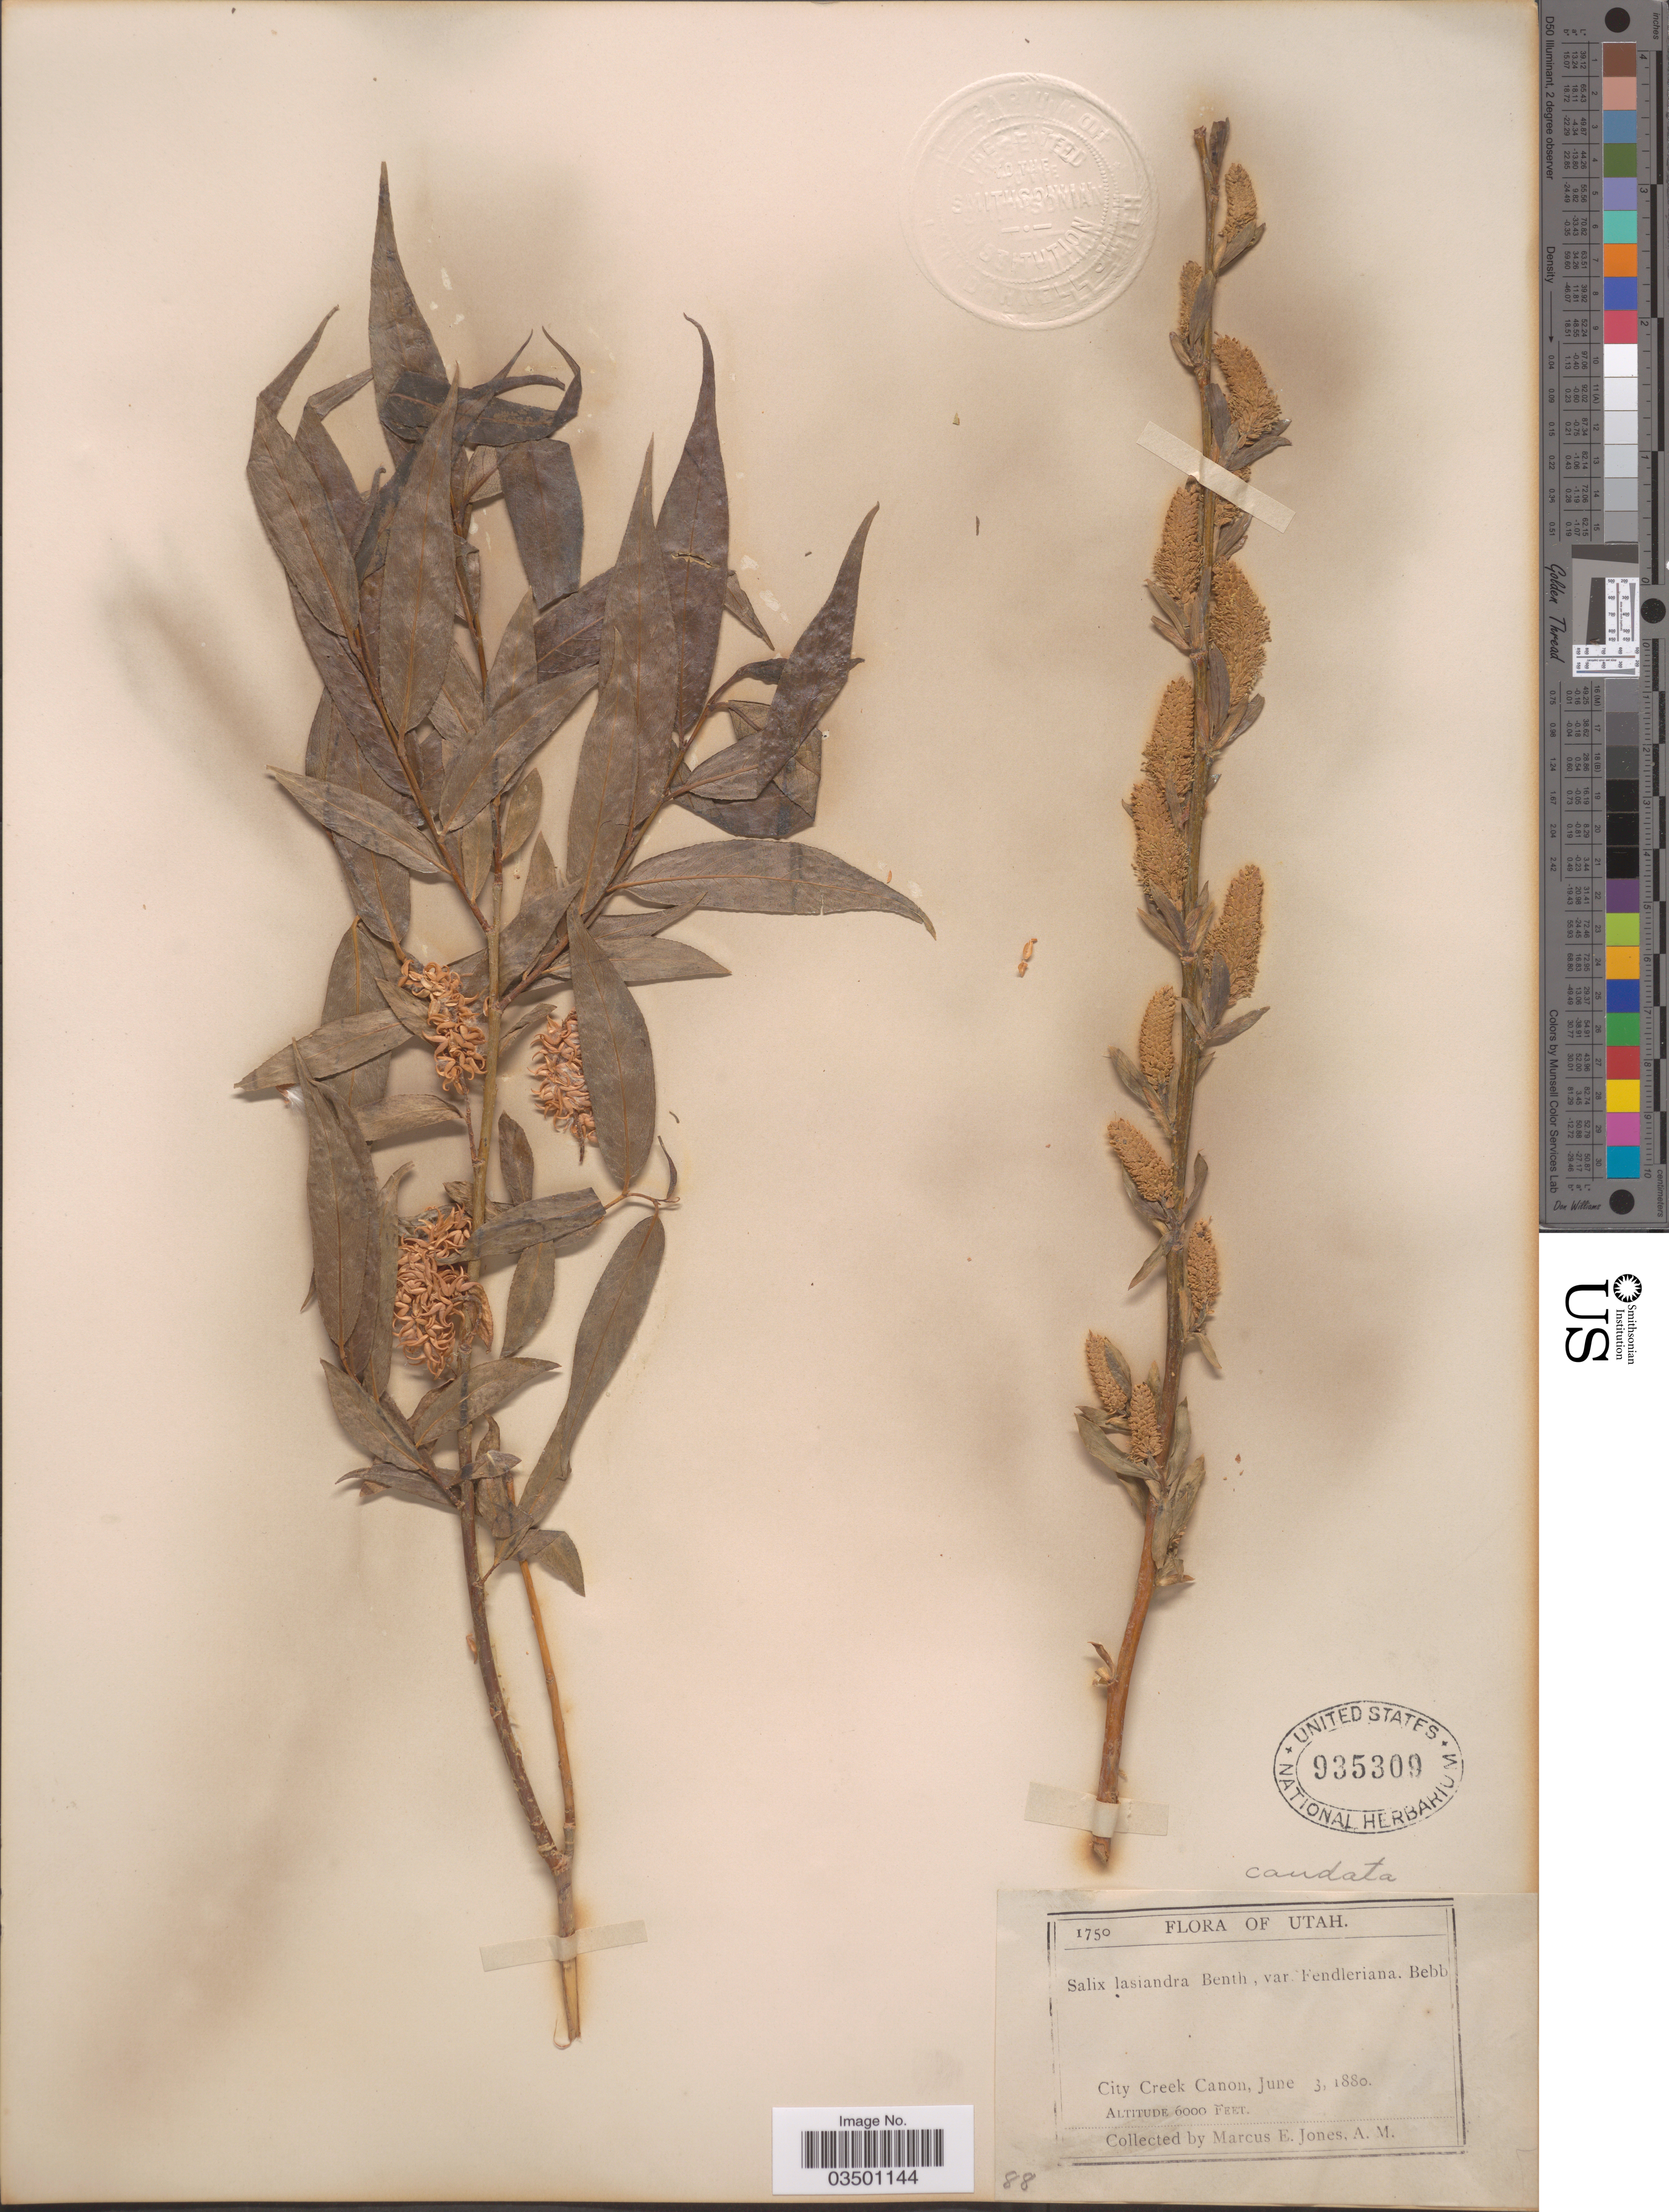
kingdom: Plantae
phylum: Tracheophyta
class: Magnoliopsida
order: Malpighiales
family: Salicaceae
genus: Salix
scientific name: Salix lasiandra var. caudata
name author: (L. Nutt.) Sudw.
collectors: M. E. Jones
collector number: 1750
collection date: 1880-06-03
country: United States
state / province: Utah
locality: City Creek Canon.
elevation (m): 1829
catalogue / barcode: US 935309